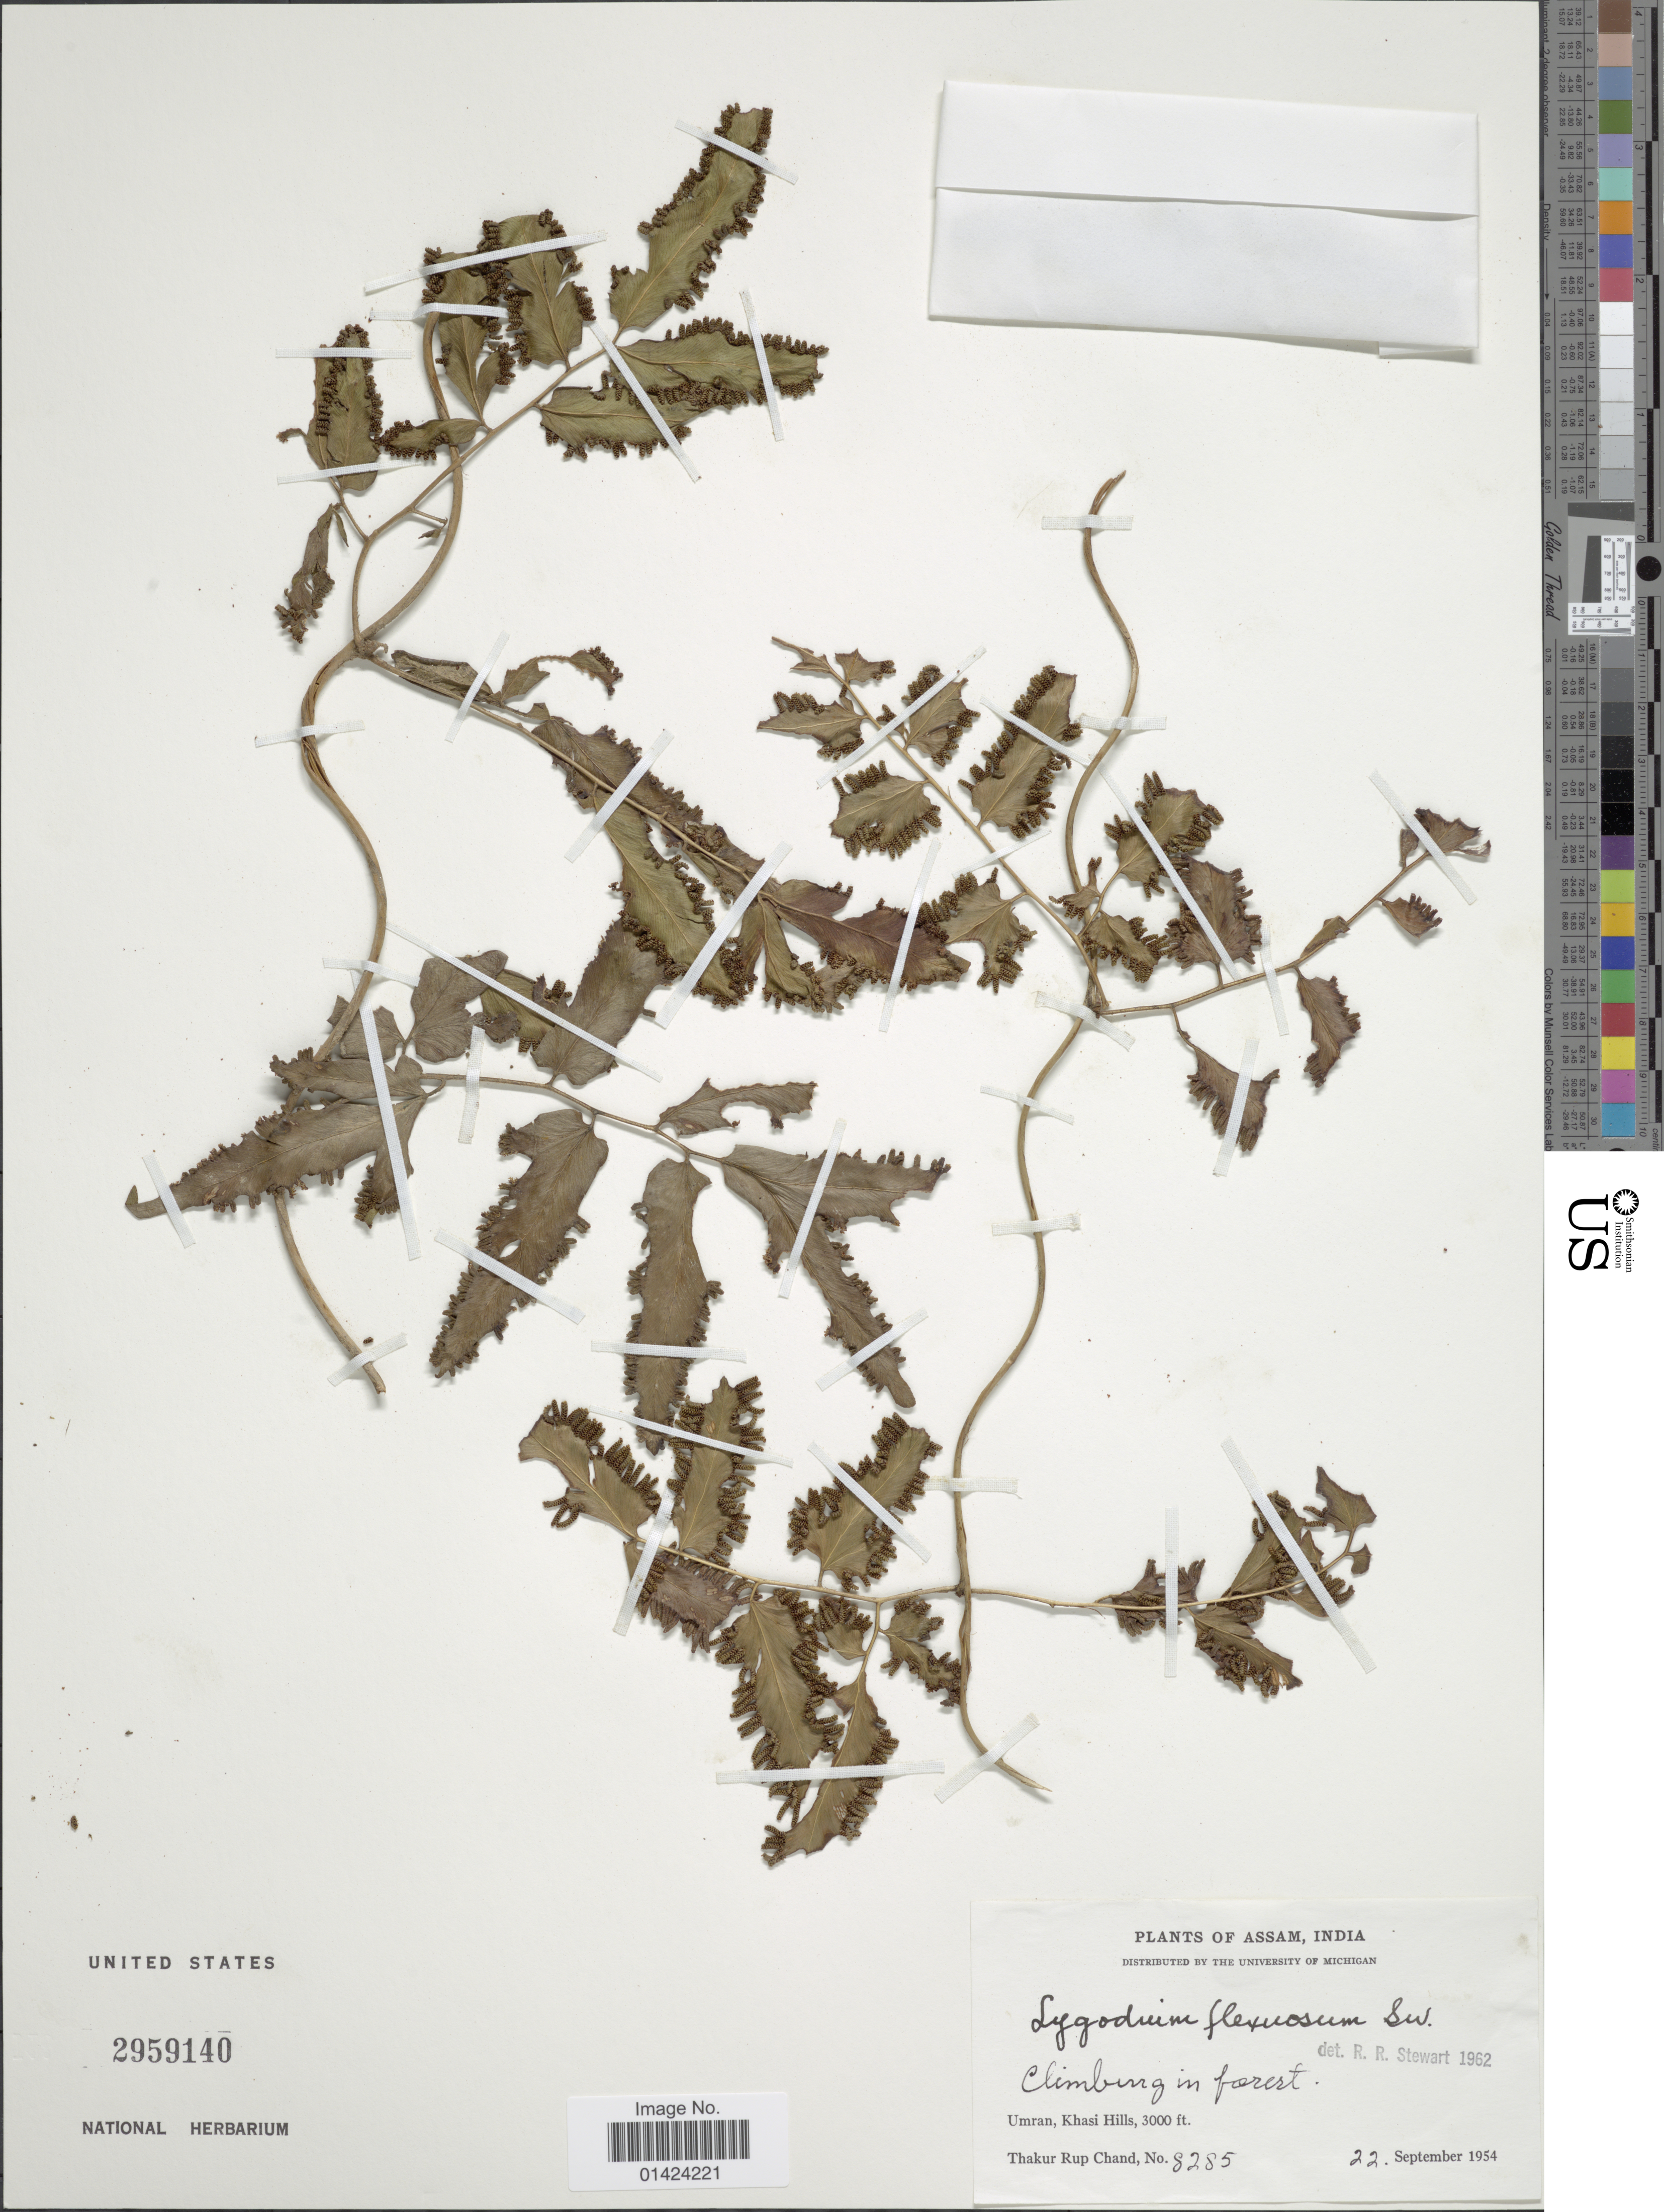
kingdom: Plantae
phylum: Tracheophyta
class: Polypodiopsida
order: Schizaeales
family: Lygodiaceae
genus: Lygodium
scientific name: Lygodium flexuosum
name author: Sw.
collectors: T. R. Chand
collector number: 8285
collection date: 1954-09-22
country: India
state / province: Meghalaya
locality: Umran, Khasi Hills.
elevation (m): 914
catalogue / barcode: US 2959140